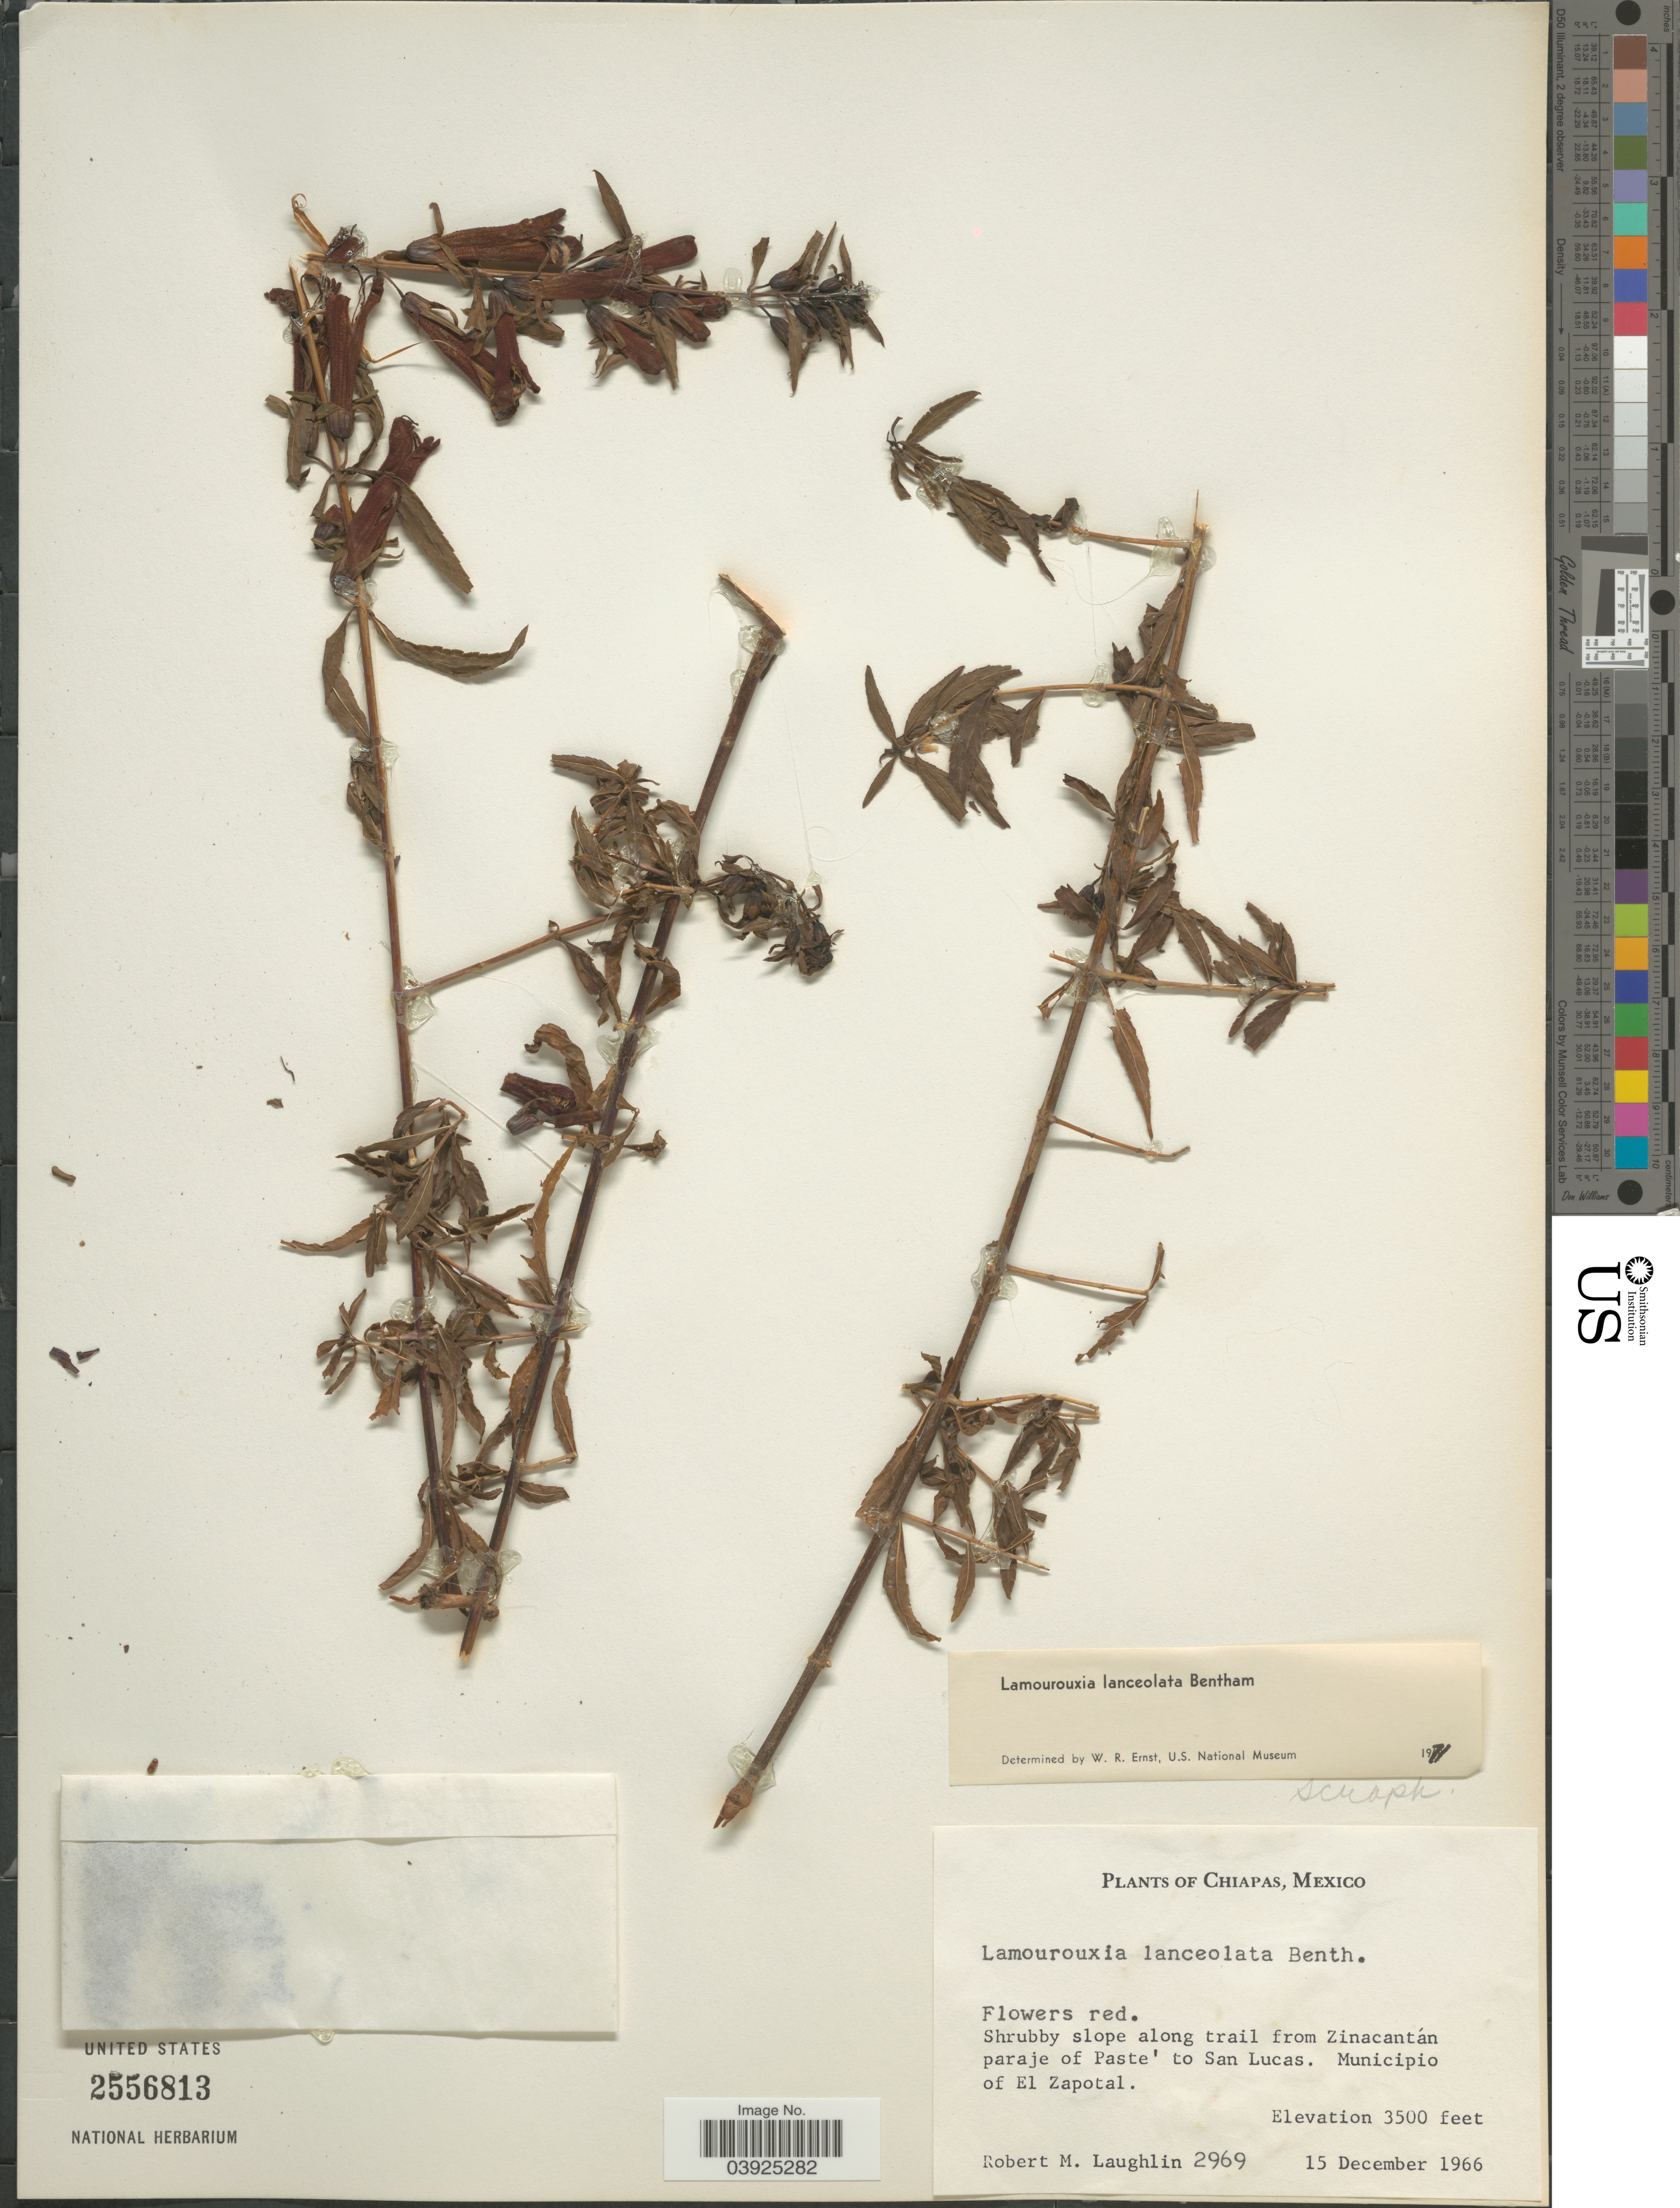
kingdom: Plantae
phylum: Tracheophyta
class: Magnoliopsida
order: Lamiales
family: Orobanchaceae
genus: Lamourouxia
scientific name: Lamourouxia lanceolata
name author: Benth.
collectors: R. M. Laughlin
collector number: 2969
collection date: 1966-12-15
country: Mexico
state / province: Chiapas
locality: Shrubby slope along trail from Zinacantán paraje of Paste' to San Lucas. Municipio of El Zapotal.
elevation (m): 1067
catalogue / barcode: US 2556813